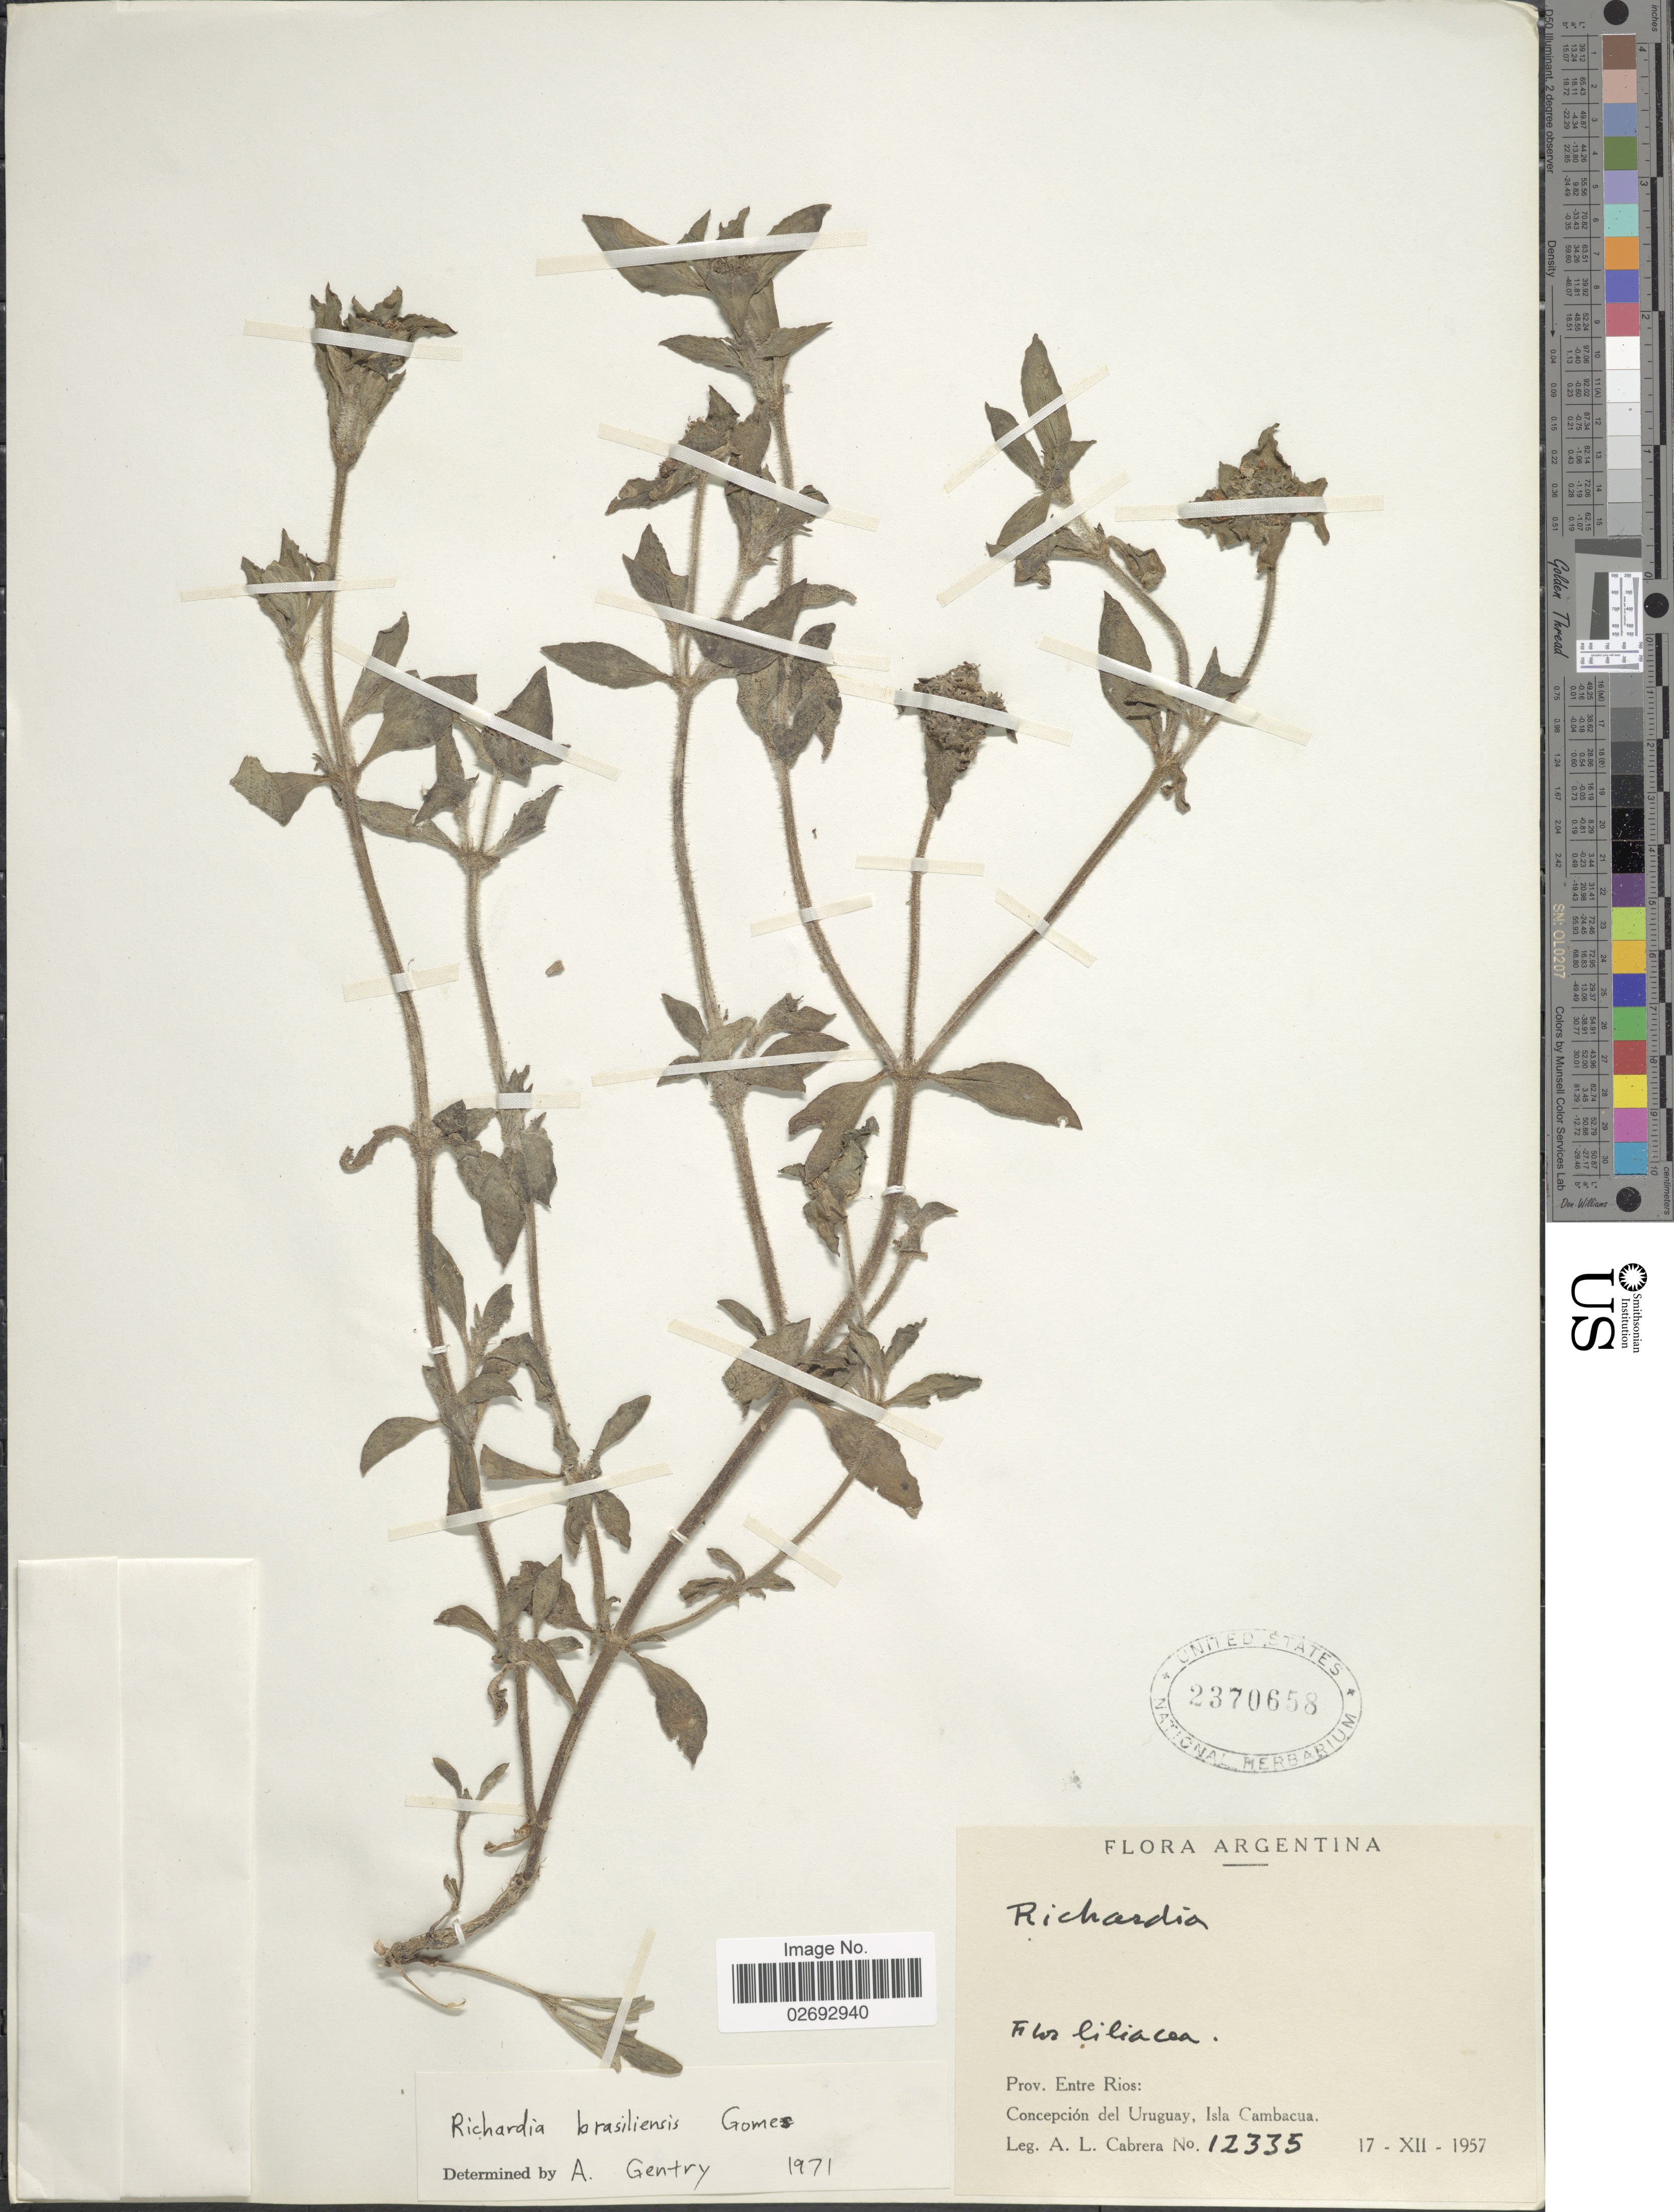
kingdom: Plantae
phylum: Tracheophyta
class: Magnoliopsida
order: Gentianales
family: Rubiaceae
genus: Richardia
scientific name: Richardia brasiliensis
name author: Gomes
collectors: A. L. Cabrera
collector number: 12353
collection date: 1957-12-17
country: Argentina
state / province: Entre Rios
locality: Concepción del Uruguay, Isla Cambacua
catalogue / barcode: US 2370658